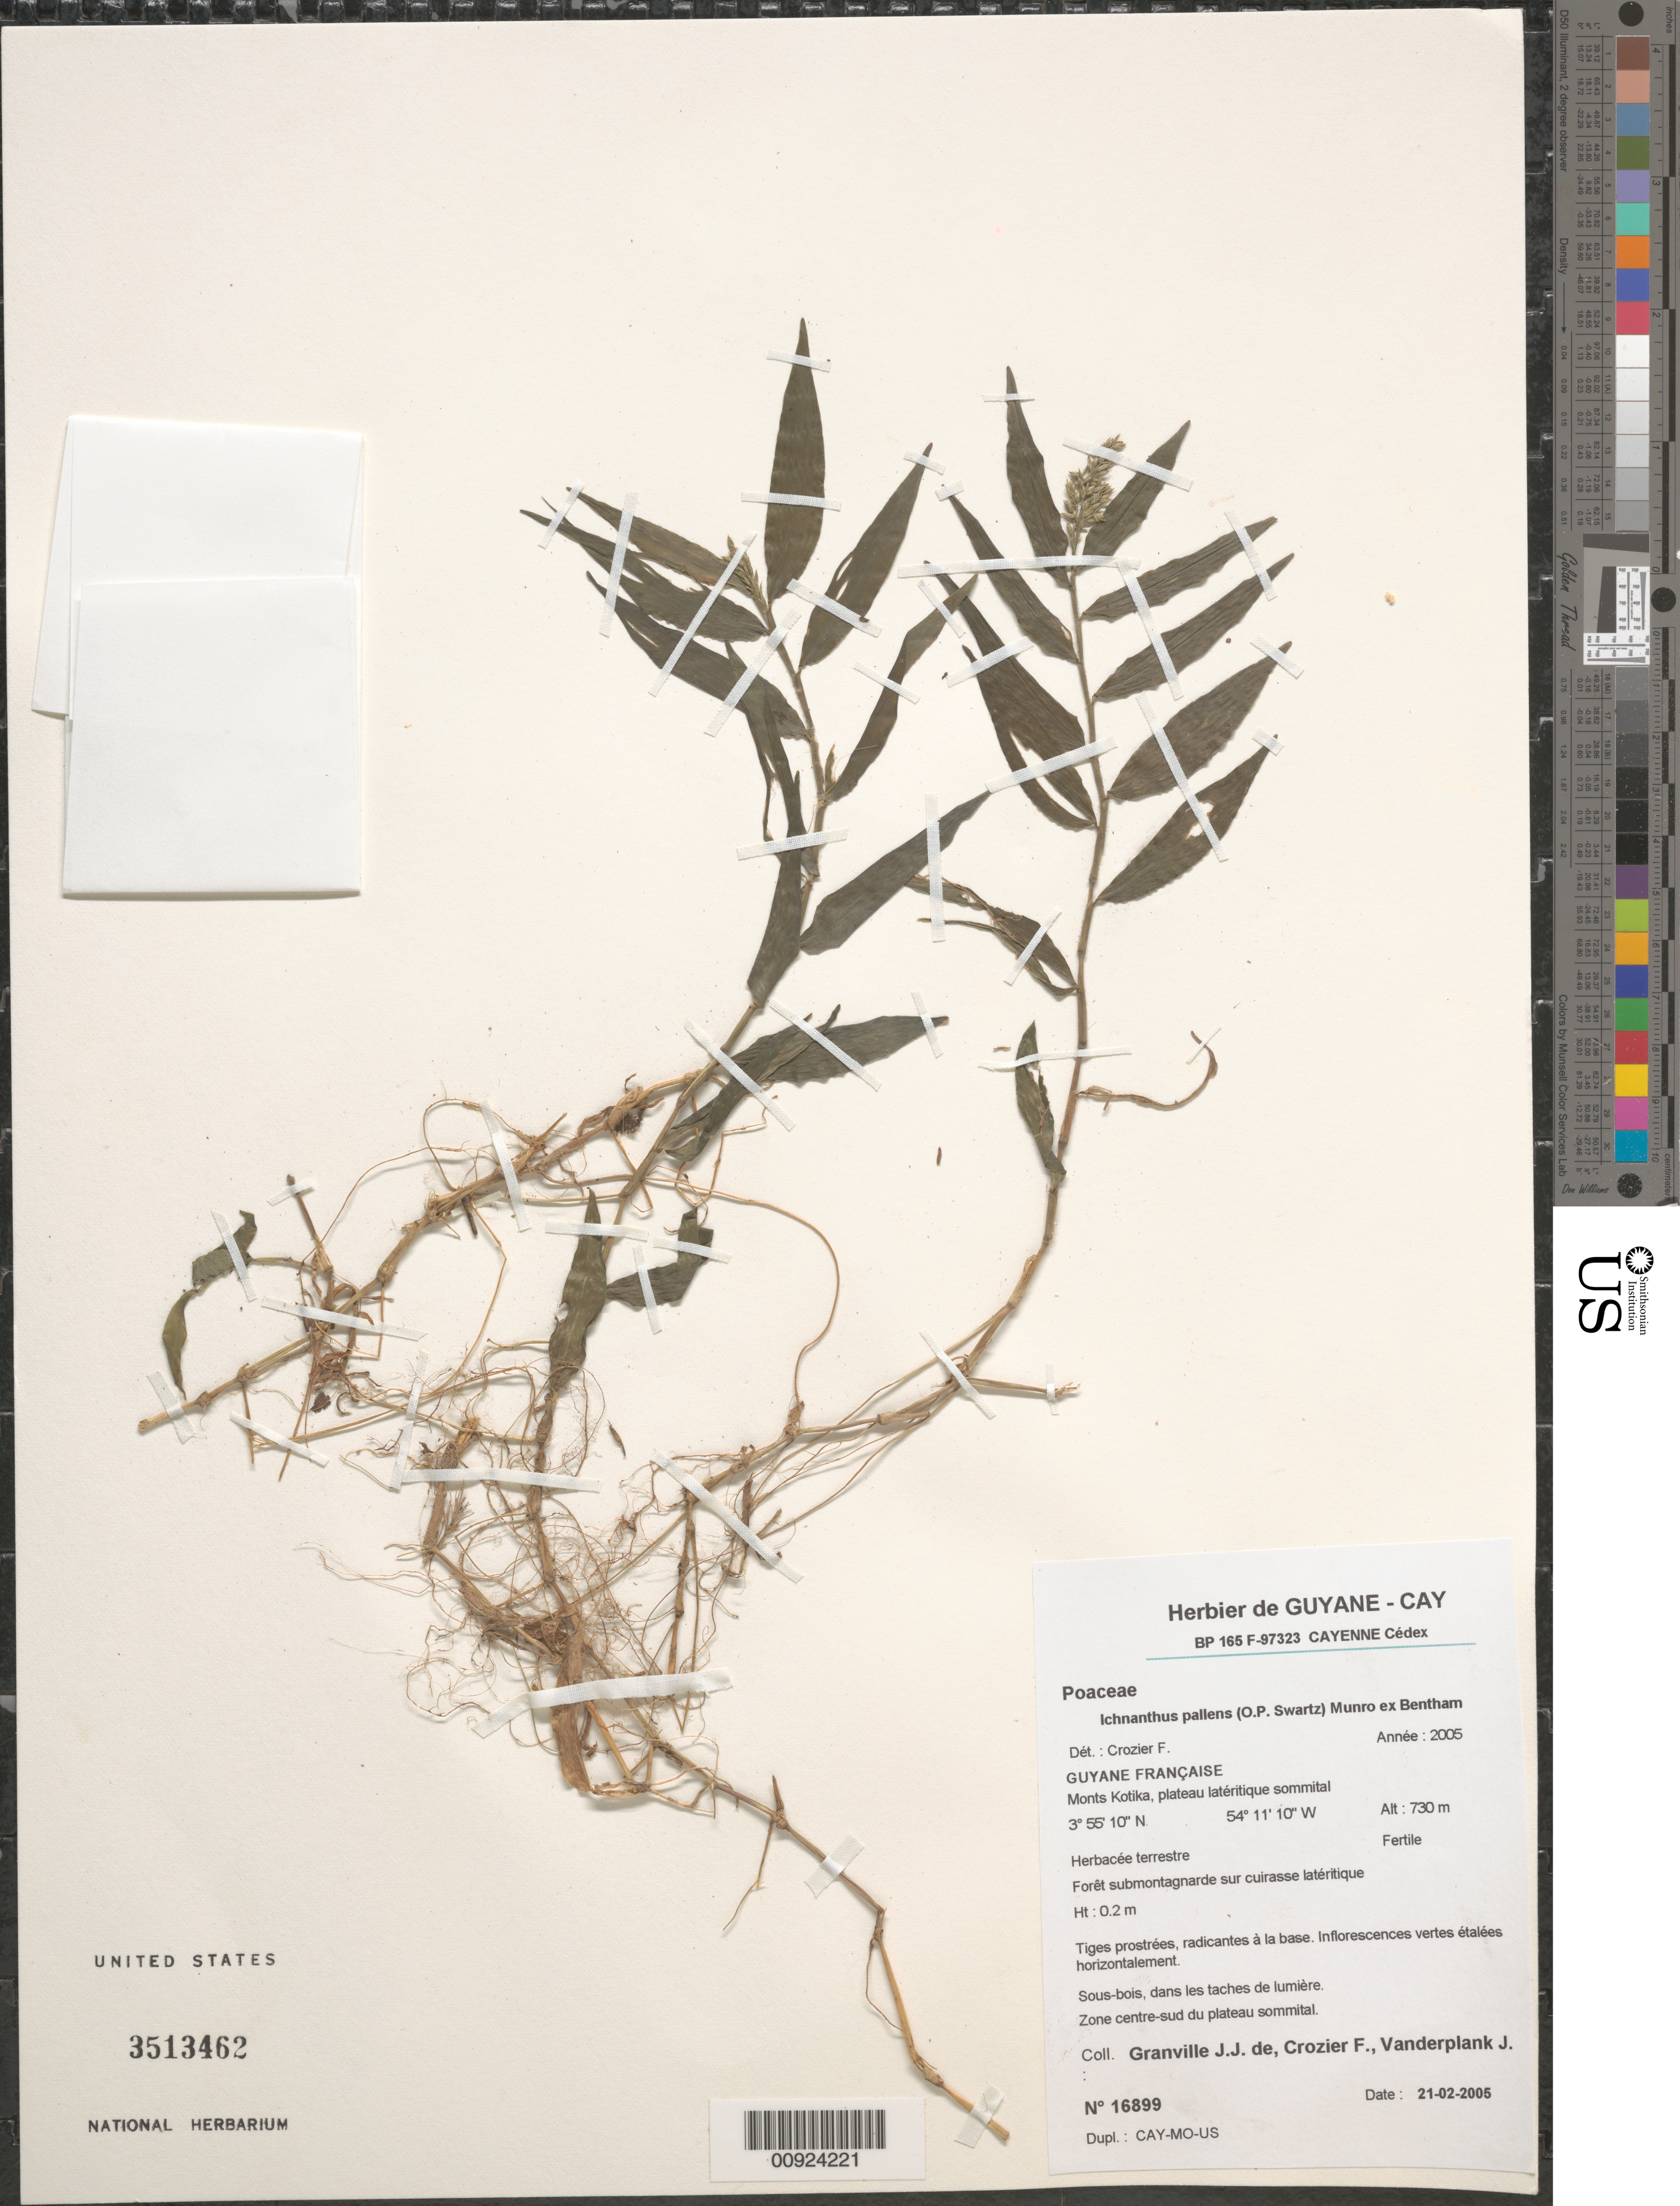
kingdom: Plantae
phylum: Tracheophyta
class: Liliopsida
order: Poales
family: Poaceae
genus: Ichnanthus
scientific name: Ichnanthus pallens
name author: (Sw.) Munro ex Benth.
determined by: Crozier, F.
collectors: J.-J. de Granville, F. Crozier & J. Vanderplank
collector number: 16899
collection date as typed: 21-Feb-05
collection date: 2005-02-21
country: French Guiana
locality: Monts Kotika, zone Centre-Sud du plateau lateritique sommital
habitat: Foret submontagnarde sur cuirasse lateritique; sous-bois, dans les taches de lumiere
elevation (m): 730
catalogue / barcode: US 3513462